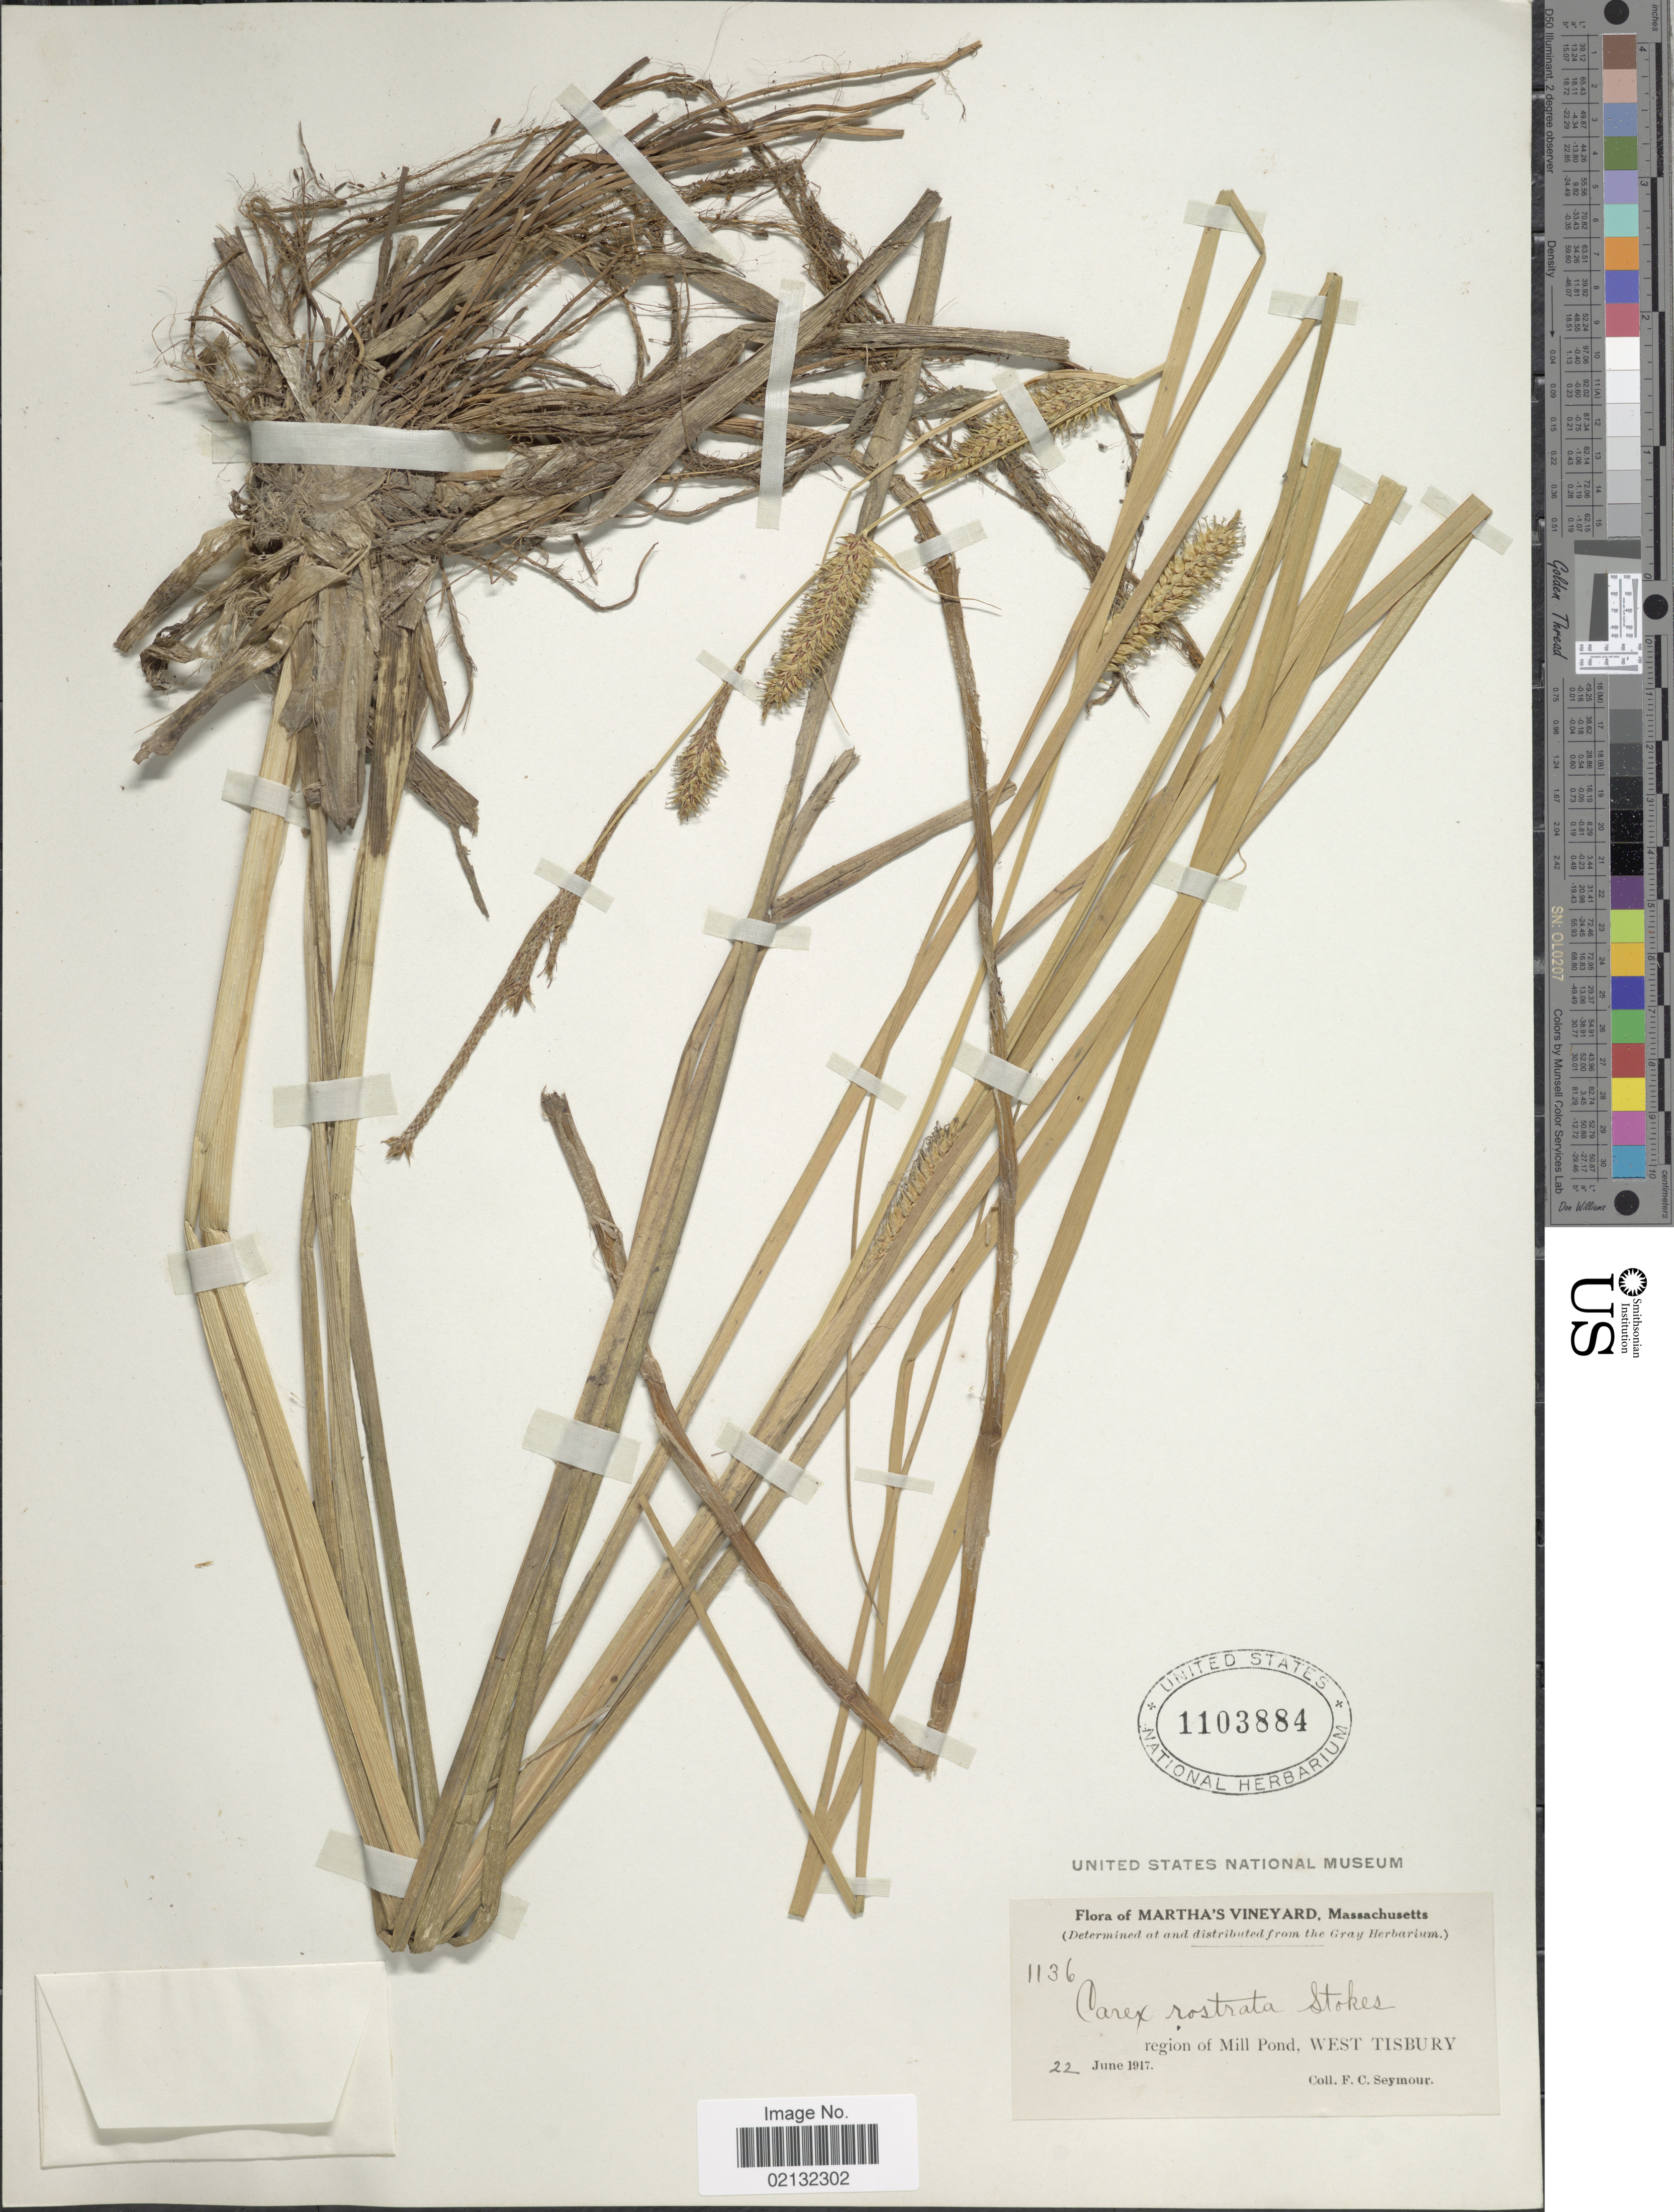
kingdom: Plantae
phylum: Tracheophyta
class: Liliopsida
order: Poales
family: Cyperaceae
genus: Carex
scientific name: Carex rostrata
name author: Stokes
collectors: F. C. Seymour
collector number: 1136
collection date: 1917-06-22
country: United States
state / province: Massachusetts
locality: Martha's Vineyard, region of Mill Pond, West Tisbury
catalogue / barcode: US 1103884